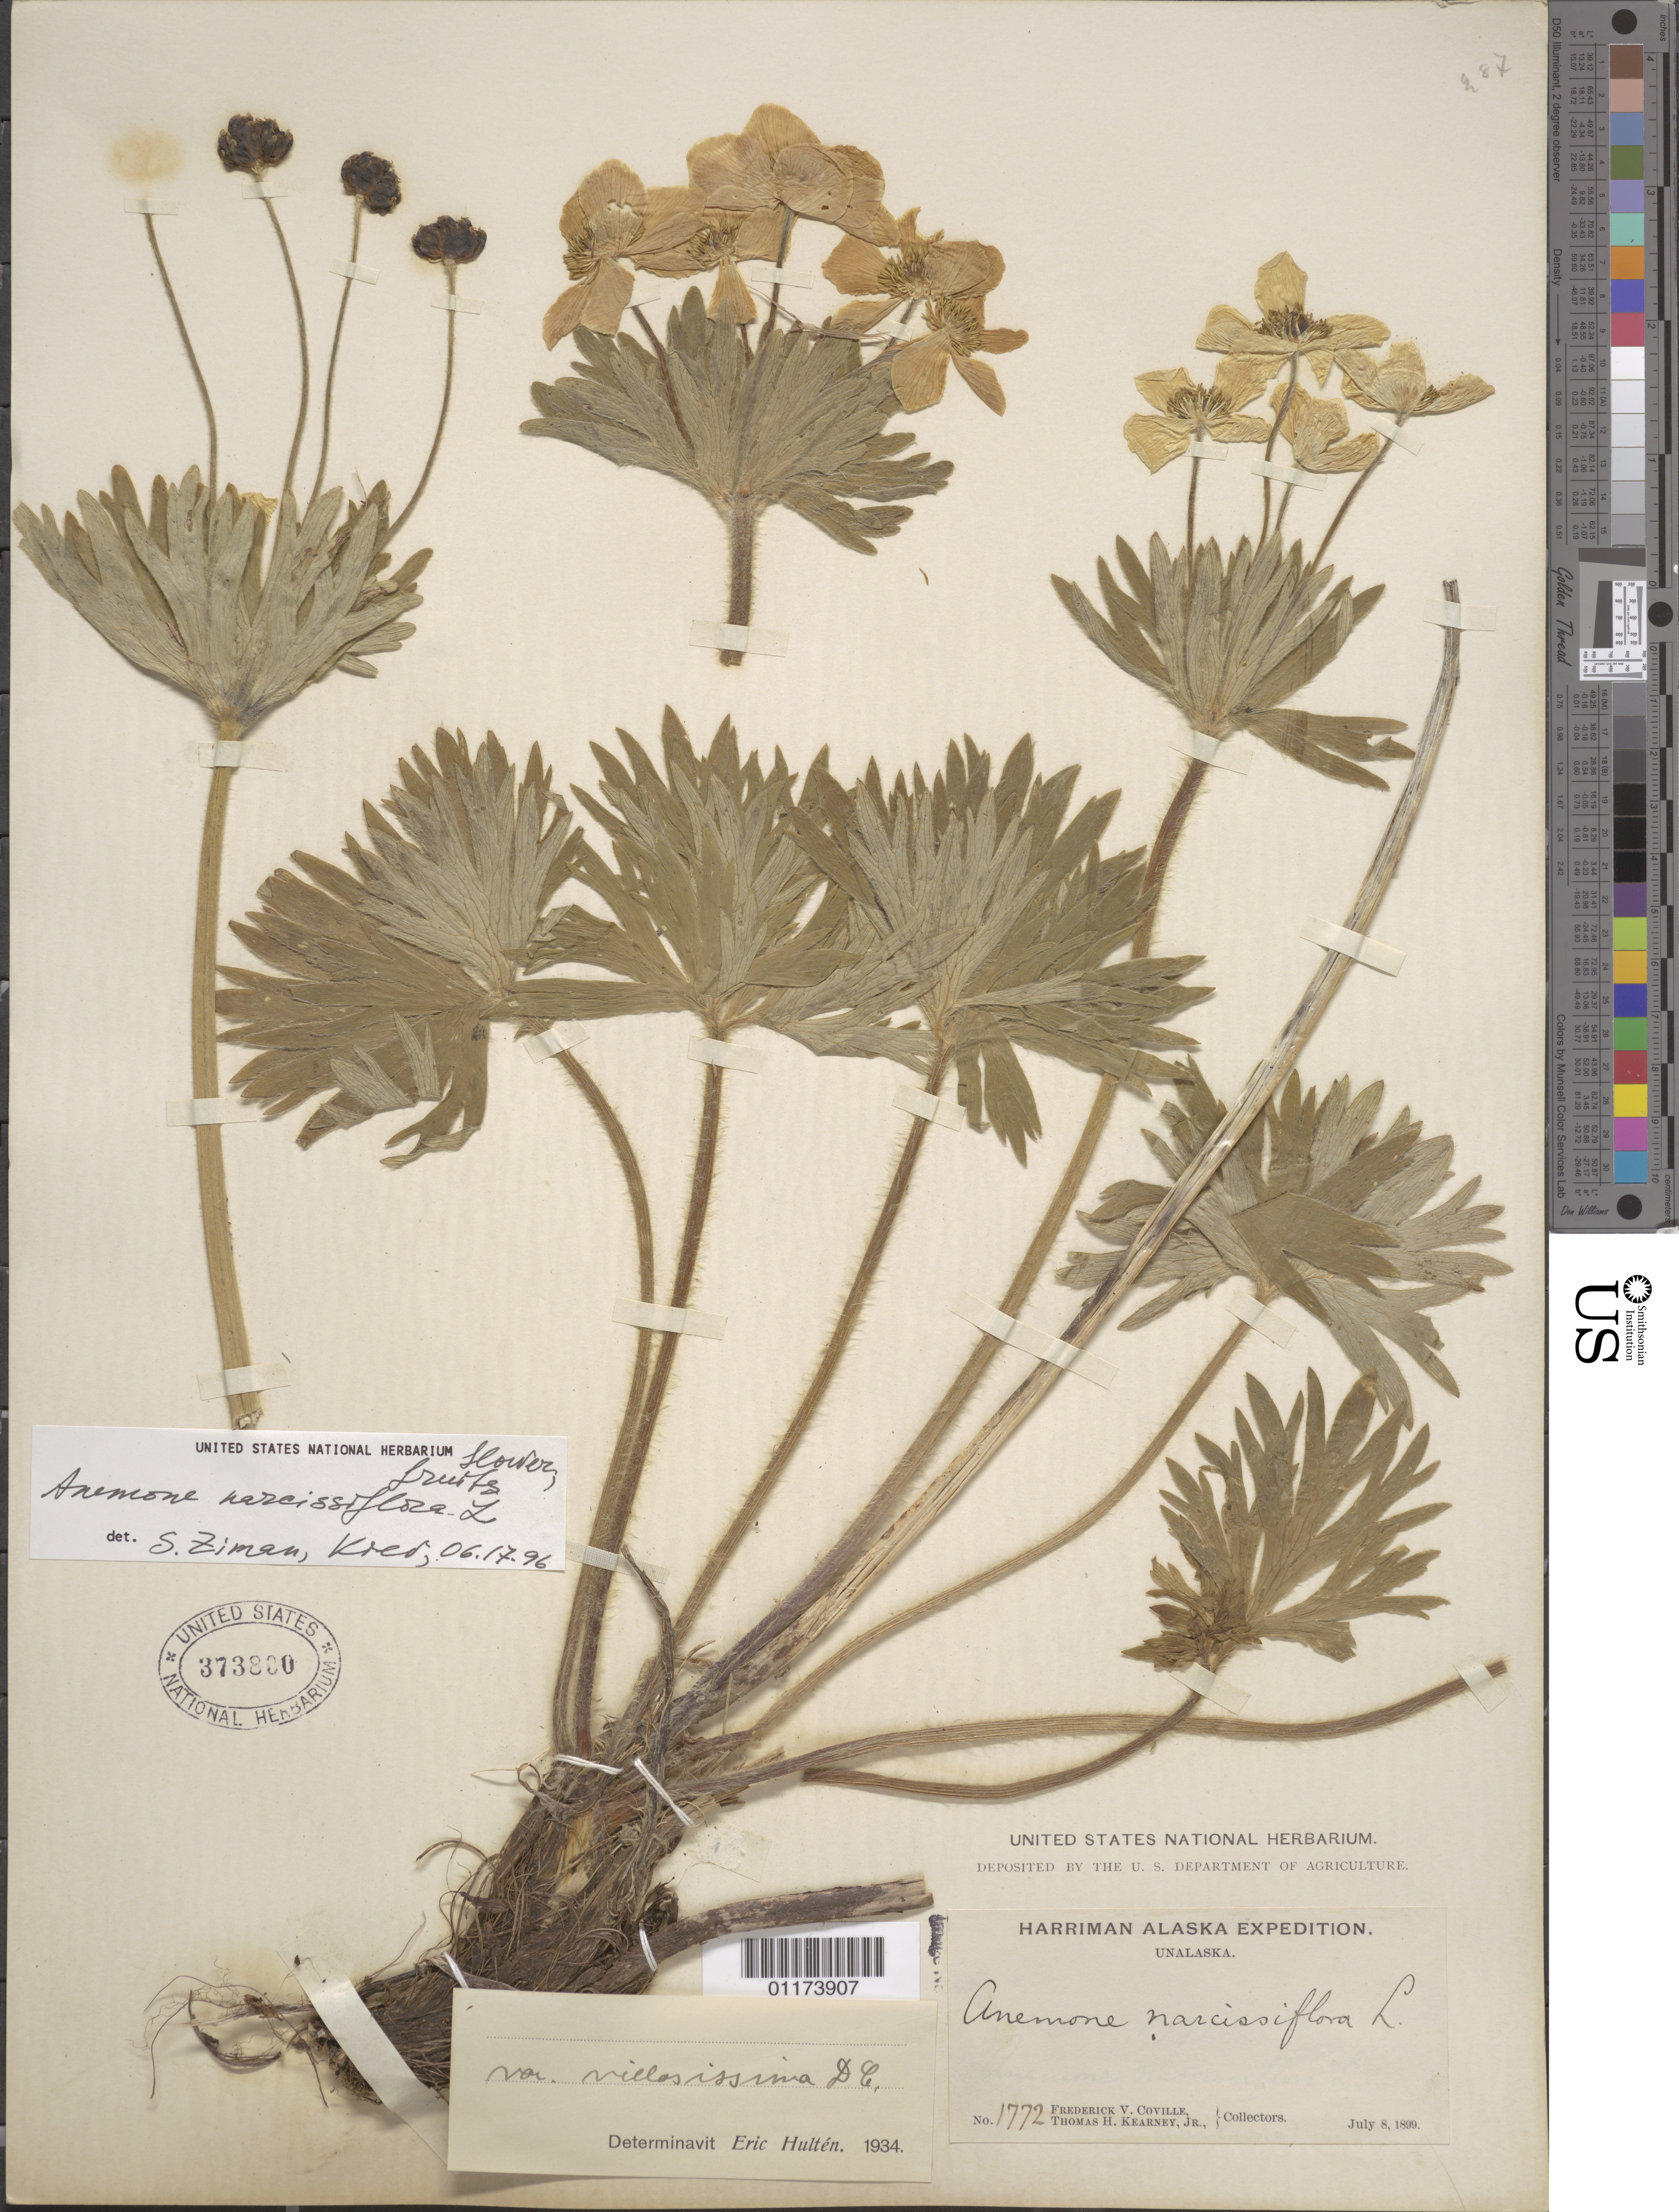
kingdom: Plantae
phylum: Tracheophyta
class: Magnoliopsida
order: Ranunculales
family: Ranunculaceae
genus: Anemone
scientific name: Anemone narcissiflora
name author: L.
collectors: F. V. Coville & T. H. Kearney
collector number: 1772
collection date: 1899-07-08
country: United States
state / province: Alaska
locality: Unalaska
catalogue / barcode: US 373800